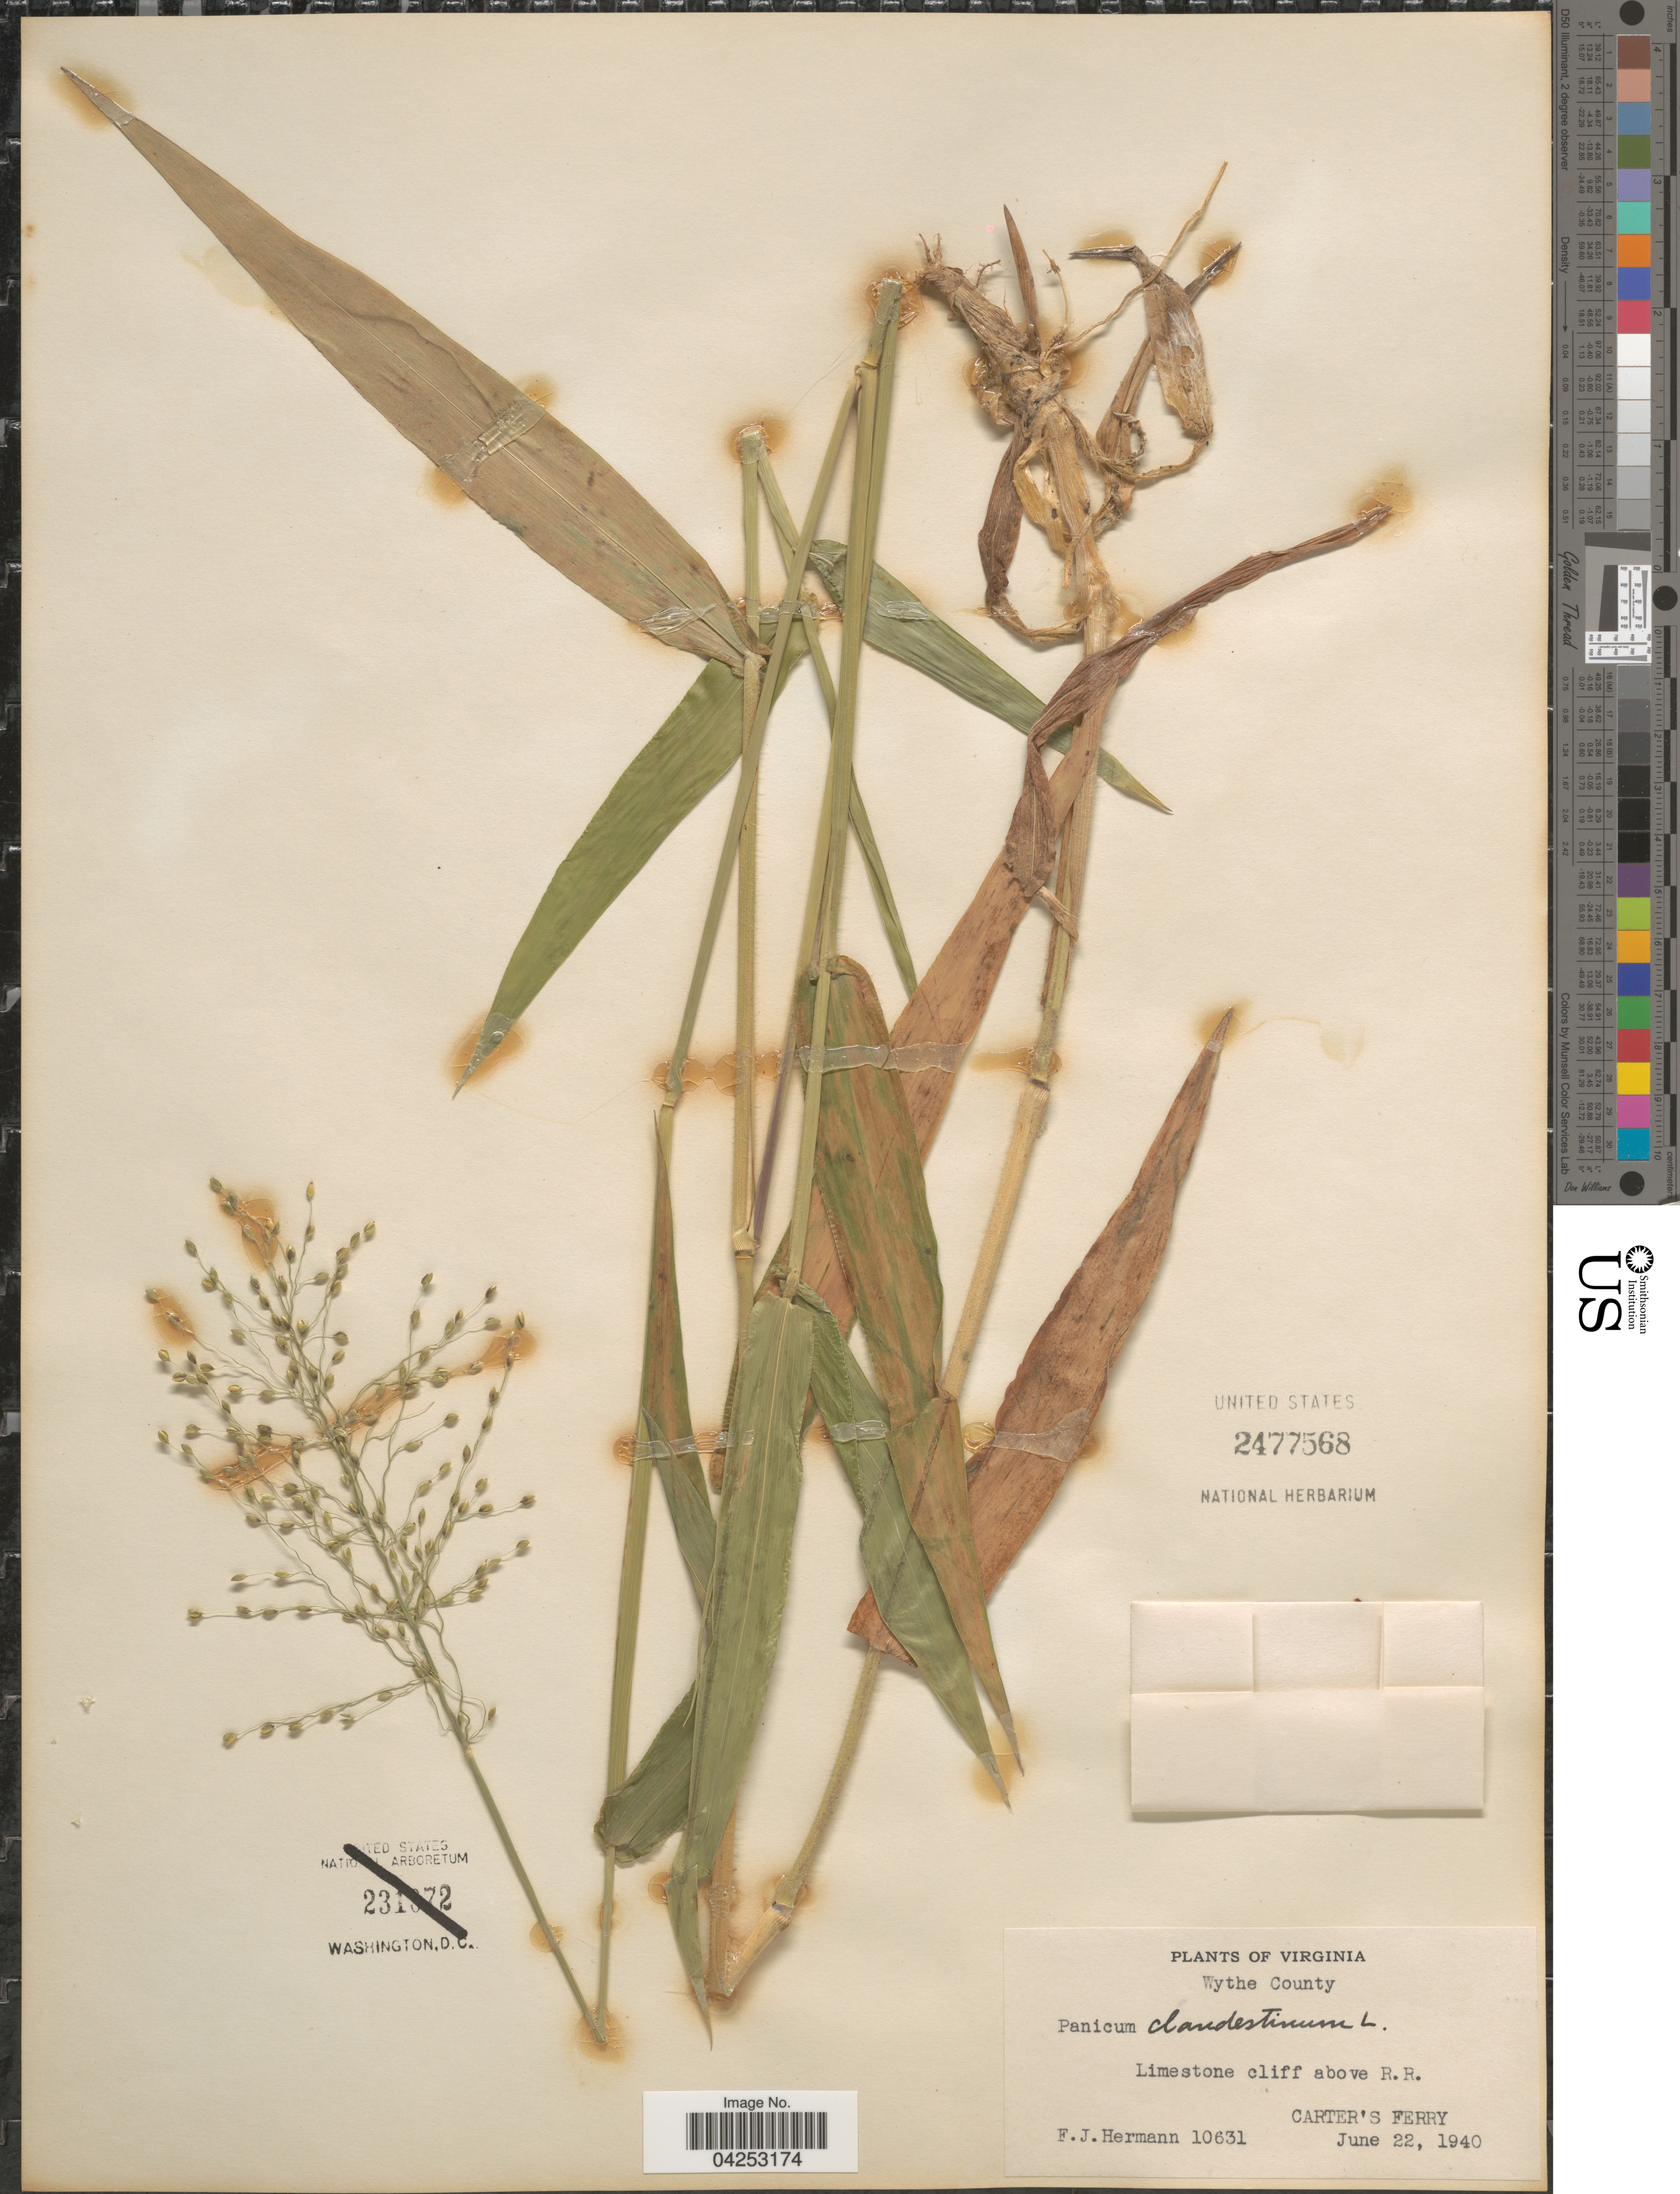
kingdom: Plantae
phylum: Tracheophyta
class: Liliopsida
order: Poales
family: Poaceae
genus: Dichanthelium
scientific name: Dichanthelium clandestinum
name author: (L.) Gould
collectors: F. J. Hermann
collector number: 10631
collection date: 1940-06-22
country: United States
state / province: Virginia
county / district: Wythe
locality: Wythe County. Limestone cliff above R. R. Carter's Ferry.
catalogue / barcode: US 2477568